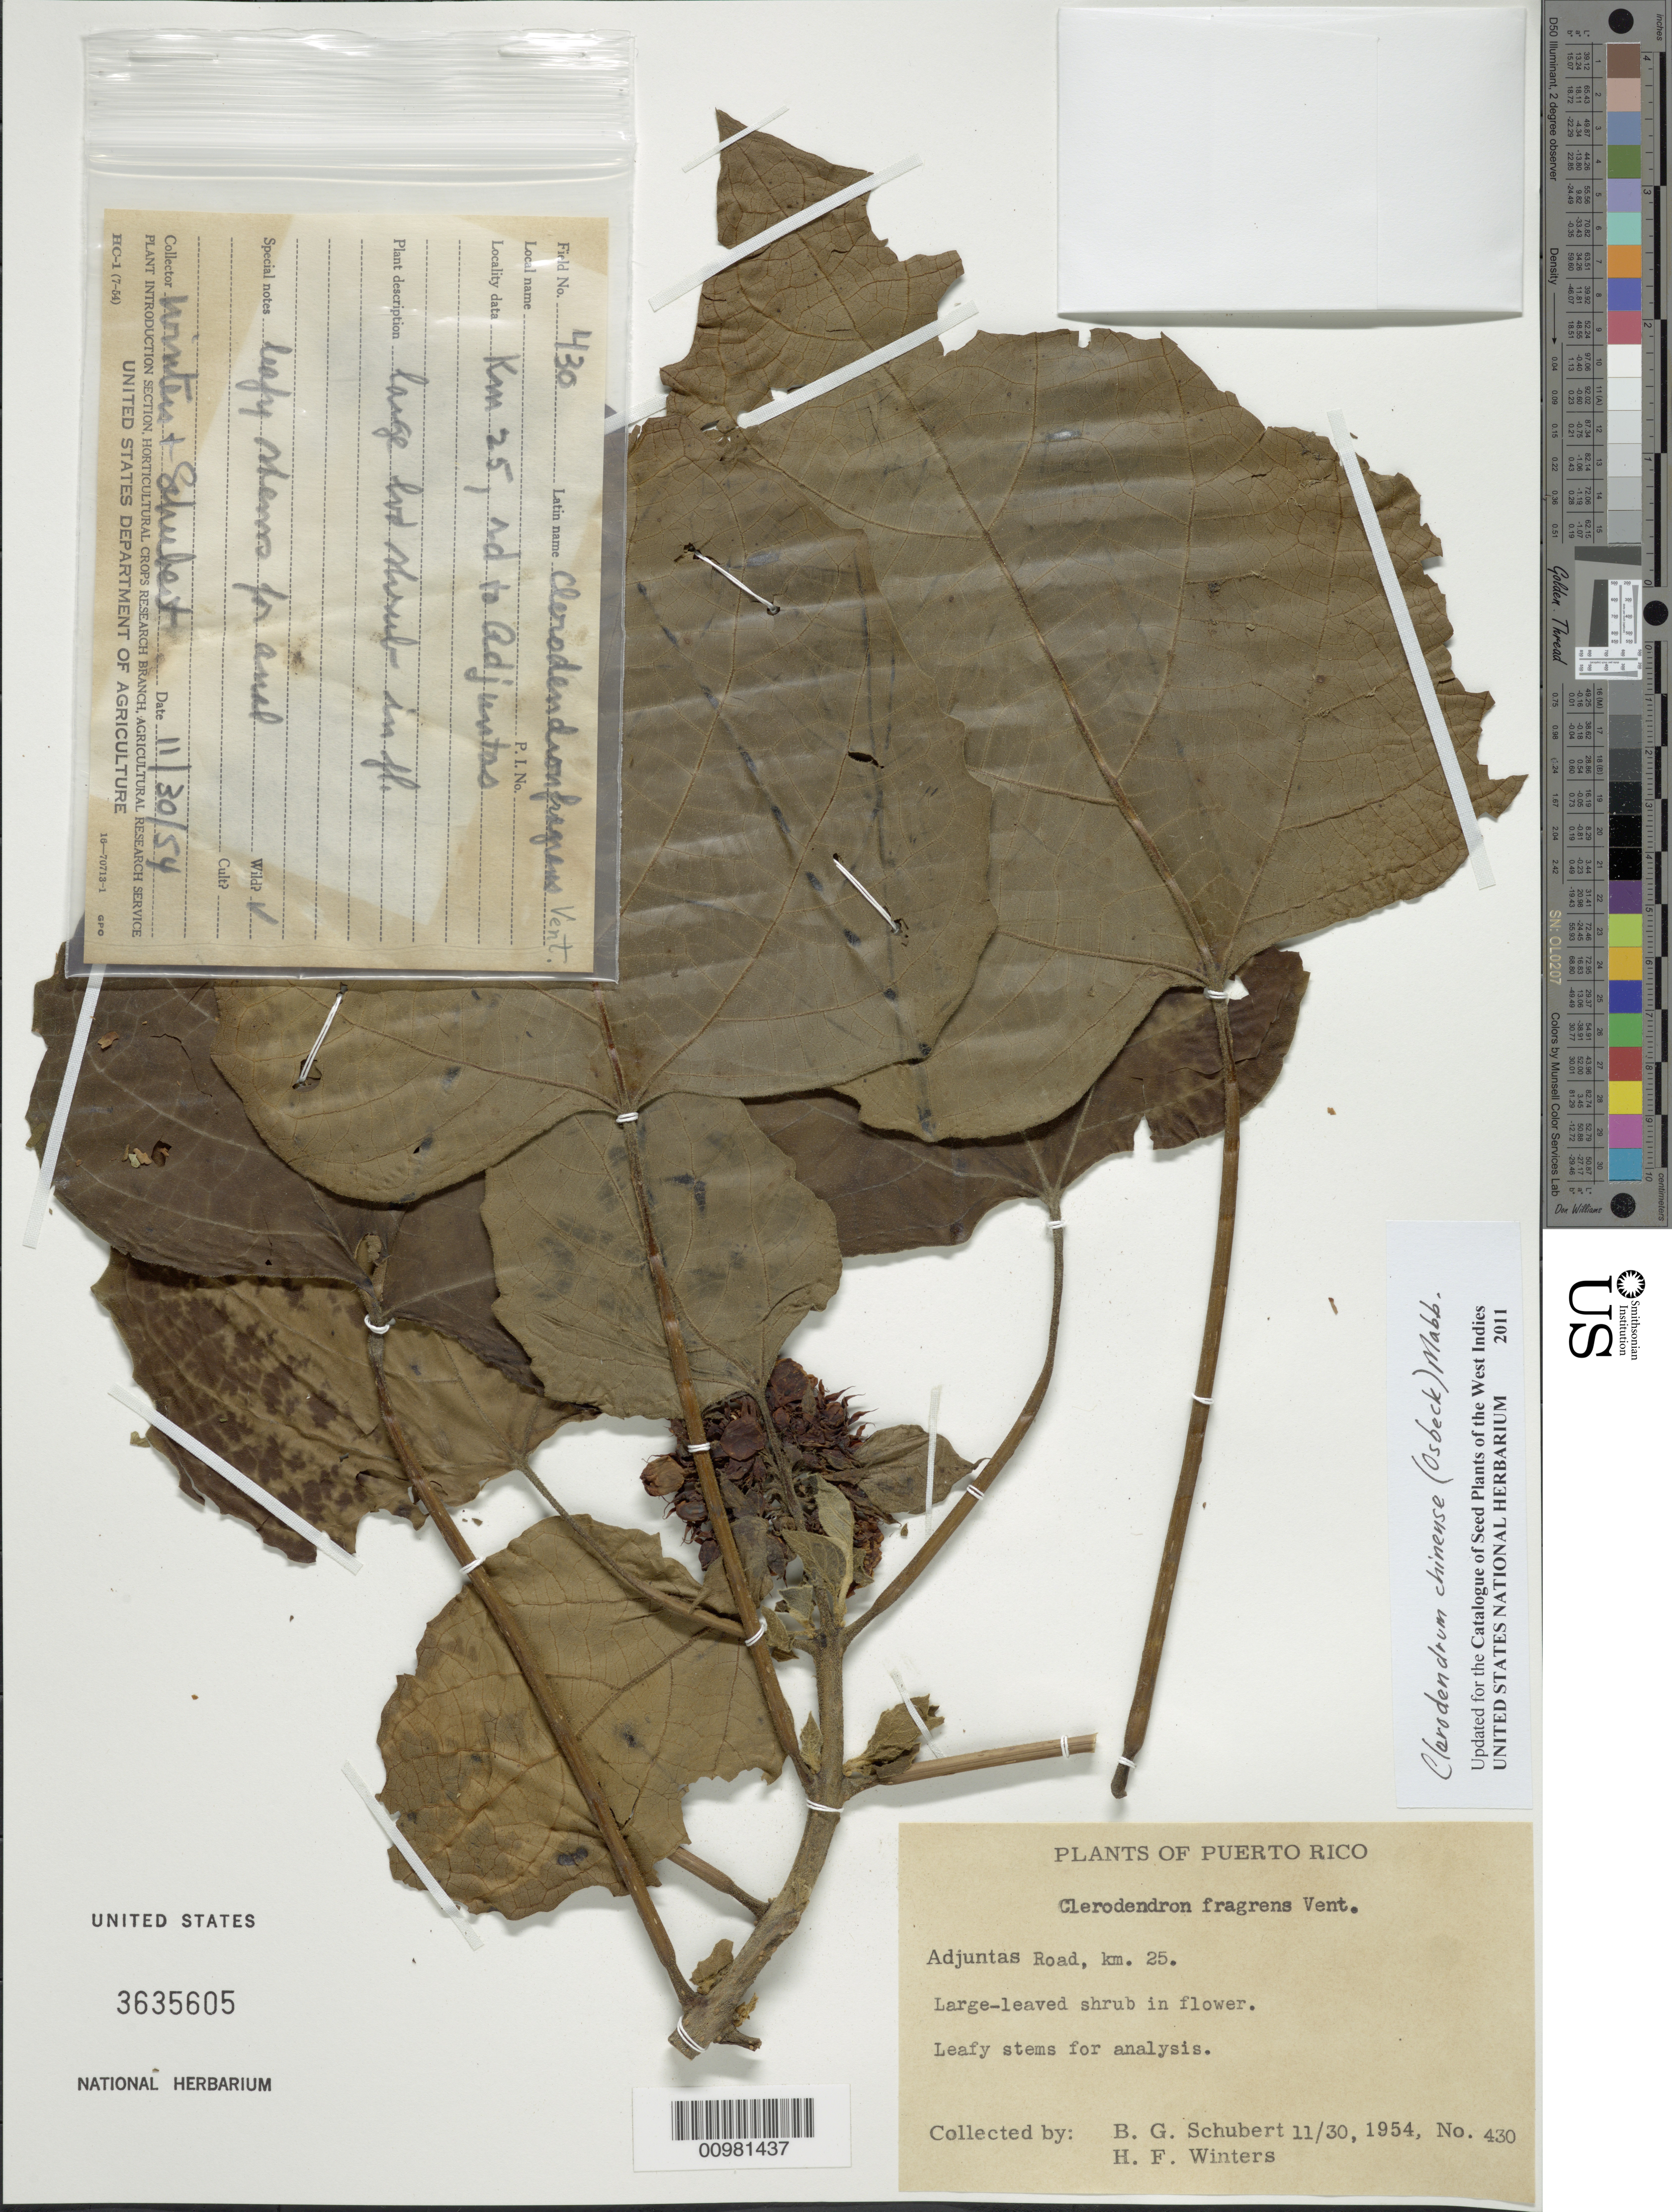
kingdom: Plantae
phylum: Tracheophyta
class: Magnoliopsida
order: Lamiales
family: Lamiaceae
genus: Clerodendrum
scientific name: Clerodendrum chinense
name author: (Osbeck) Mabb.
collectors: B. Schubert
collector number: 430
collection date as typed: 30 Nov 1954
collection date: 1954-11-30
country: Puerto Rico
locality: Adjuntas Road, Km. 25.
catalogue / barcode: US 3635605